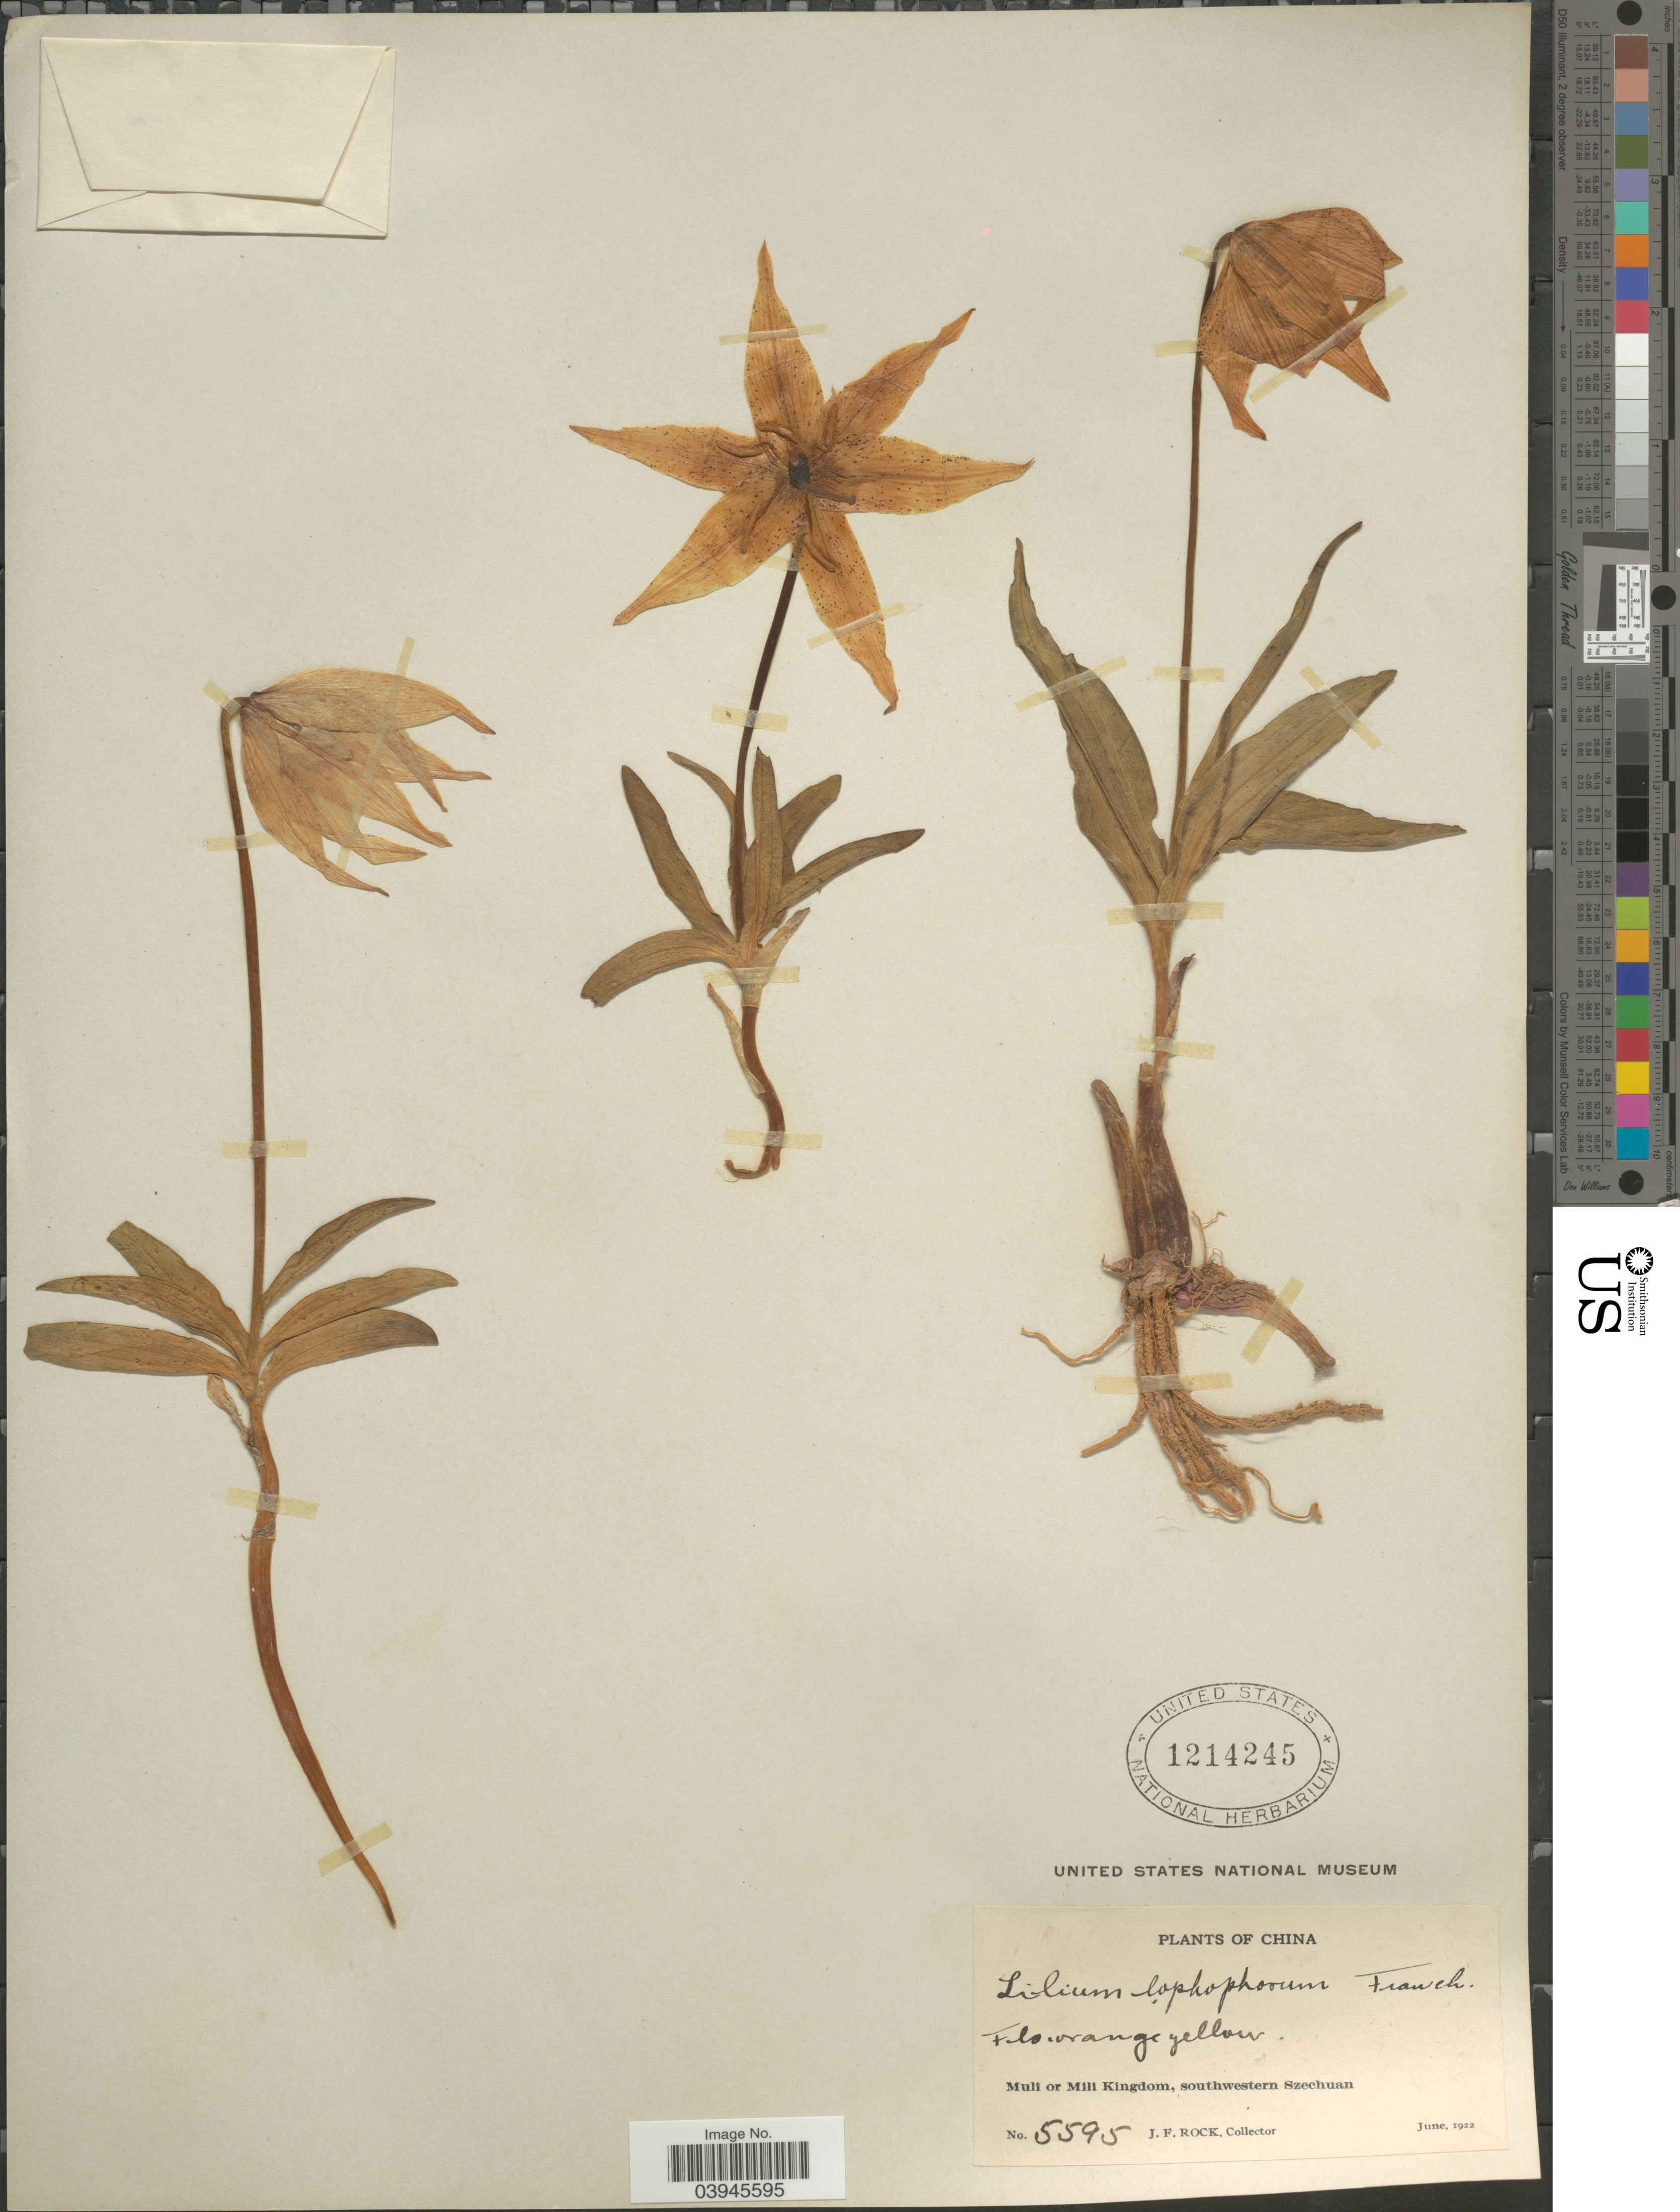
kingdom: Plantae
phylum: Tracheophyta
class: Liliopsida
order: Liliales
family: Liliaceae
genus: Lilium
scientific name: Lilium lophophorum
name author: (Bureau & Franch.) Franch.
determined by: Strong, Mark T., (BOT), Smithsonian Institution - National Museum of Natural History (UNITED STATES)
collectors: J. Rock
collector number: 5595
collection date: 1922-06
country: China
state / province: Sichuan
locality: Muli or Mili Kingdom, southwestern Szechuan.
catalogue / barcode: US 1214245